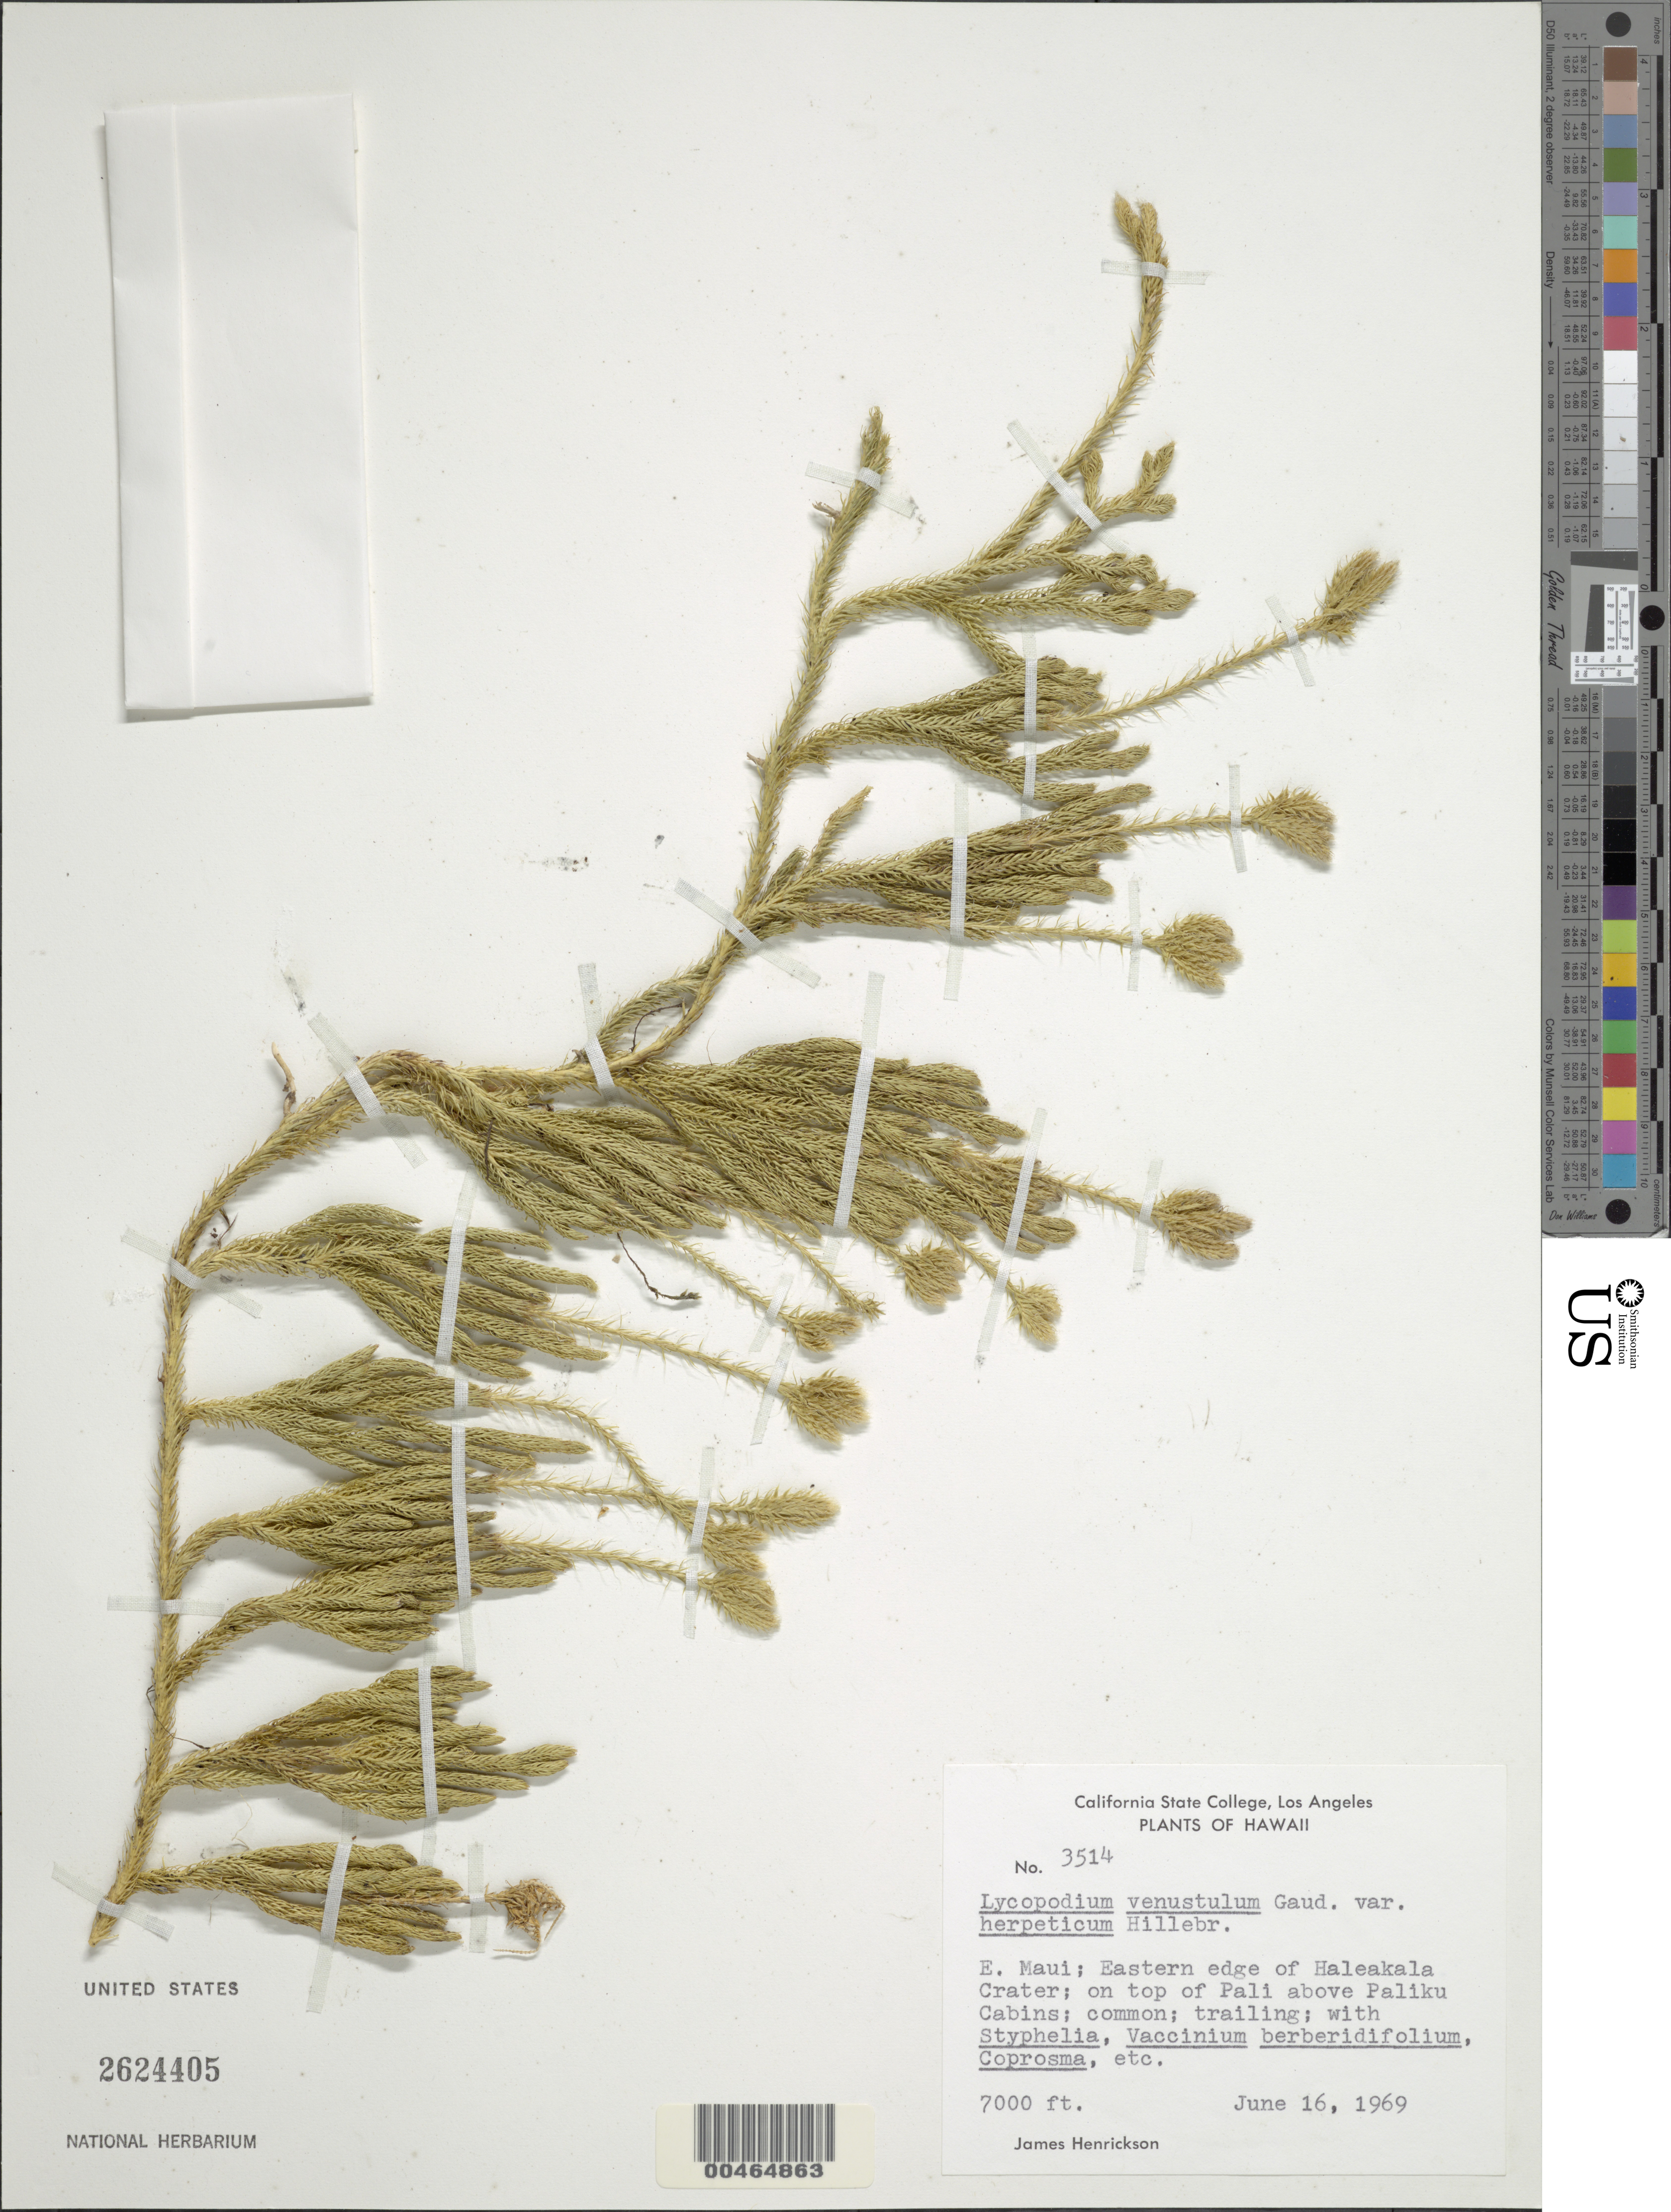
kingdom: Plantae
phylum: Tracheophyta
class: Lycopodiopsida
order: Lycopodiales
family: Lycopodiaceae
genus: Lycopodium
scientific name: Lycopodium venustulum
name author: Gaudich.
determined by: Wagner, W. L., (BOT), Smithsonian Institution - National Museum of Natural History (UNITED STATES)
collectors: J. S. Henrickson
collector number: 3514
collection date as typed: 16 Jun 1969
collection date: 1969-06-16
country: United States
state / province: Hawaii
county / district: Maui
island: Maui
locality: Maui, E Maui, E edge of Haleakala Crater, on top of Pali above Paliku Cabins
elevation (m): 2134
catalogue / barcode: US 2624405